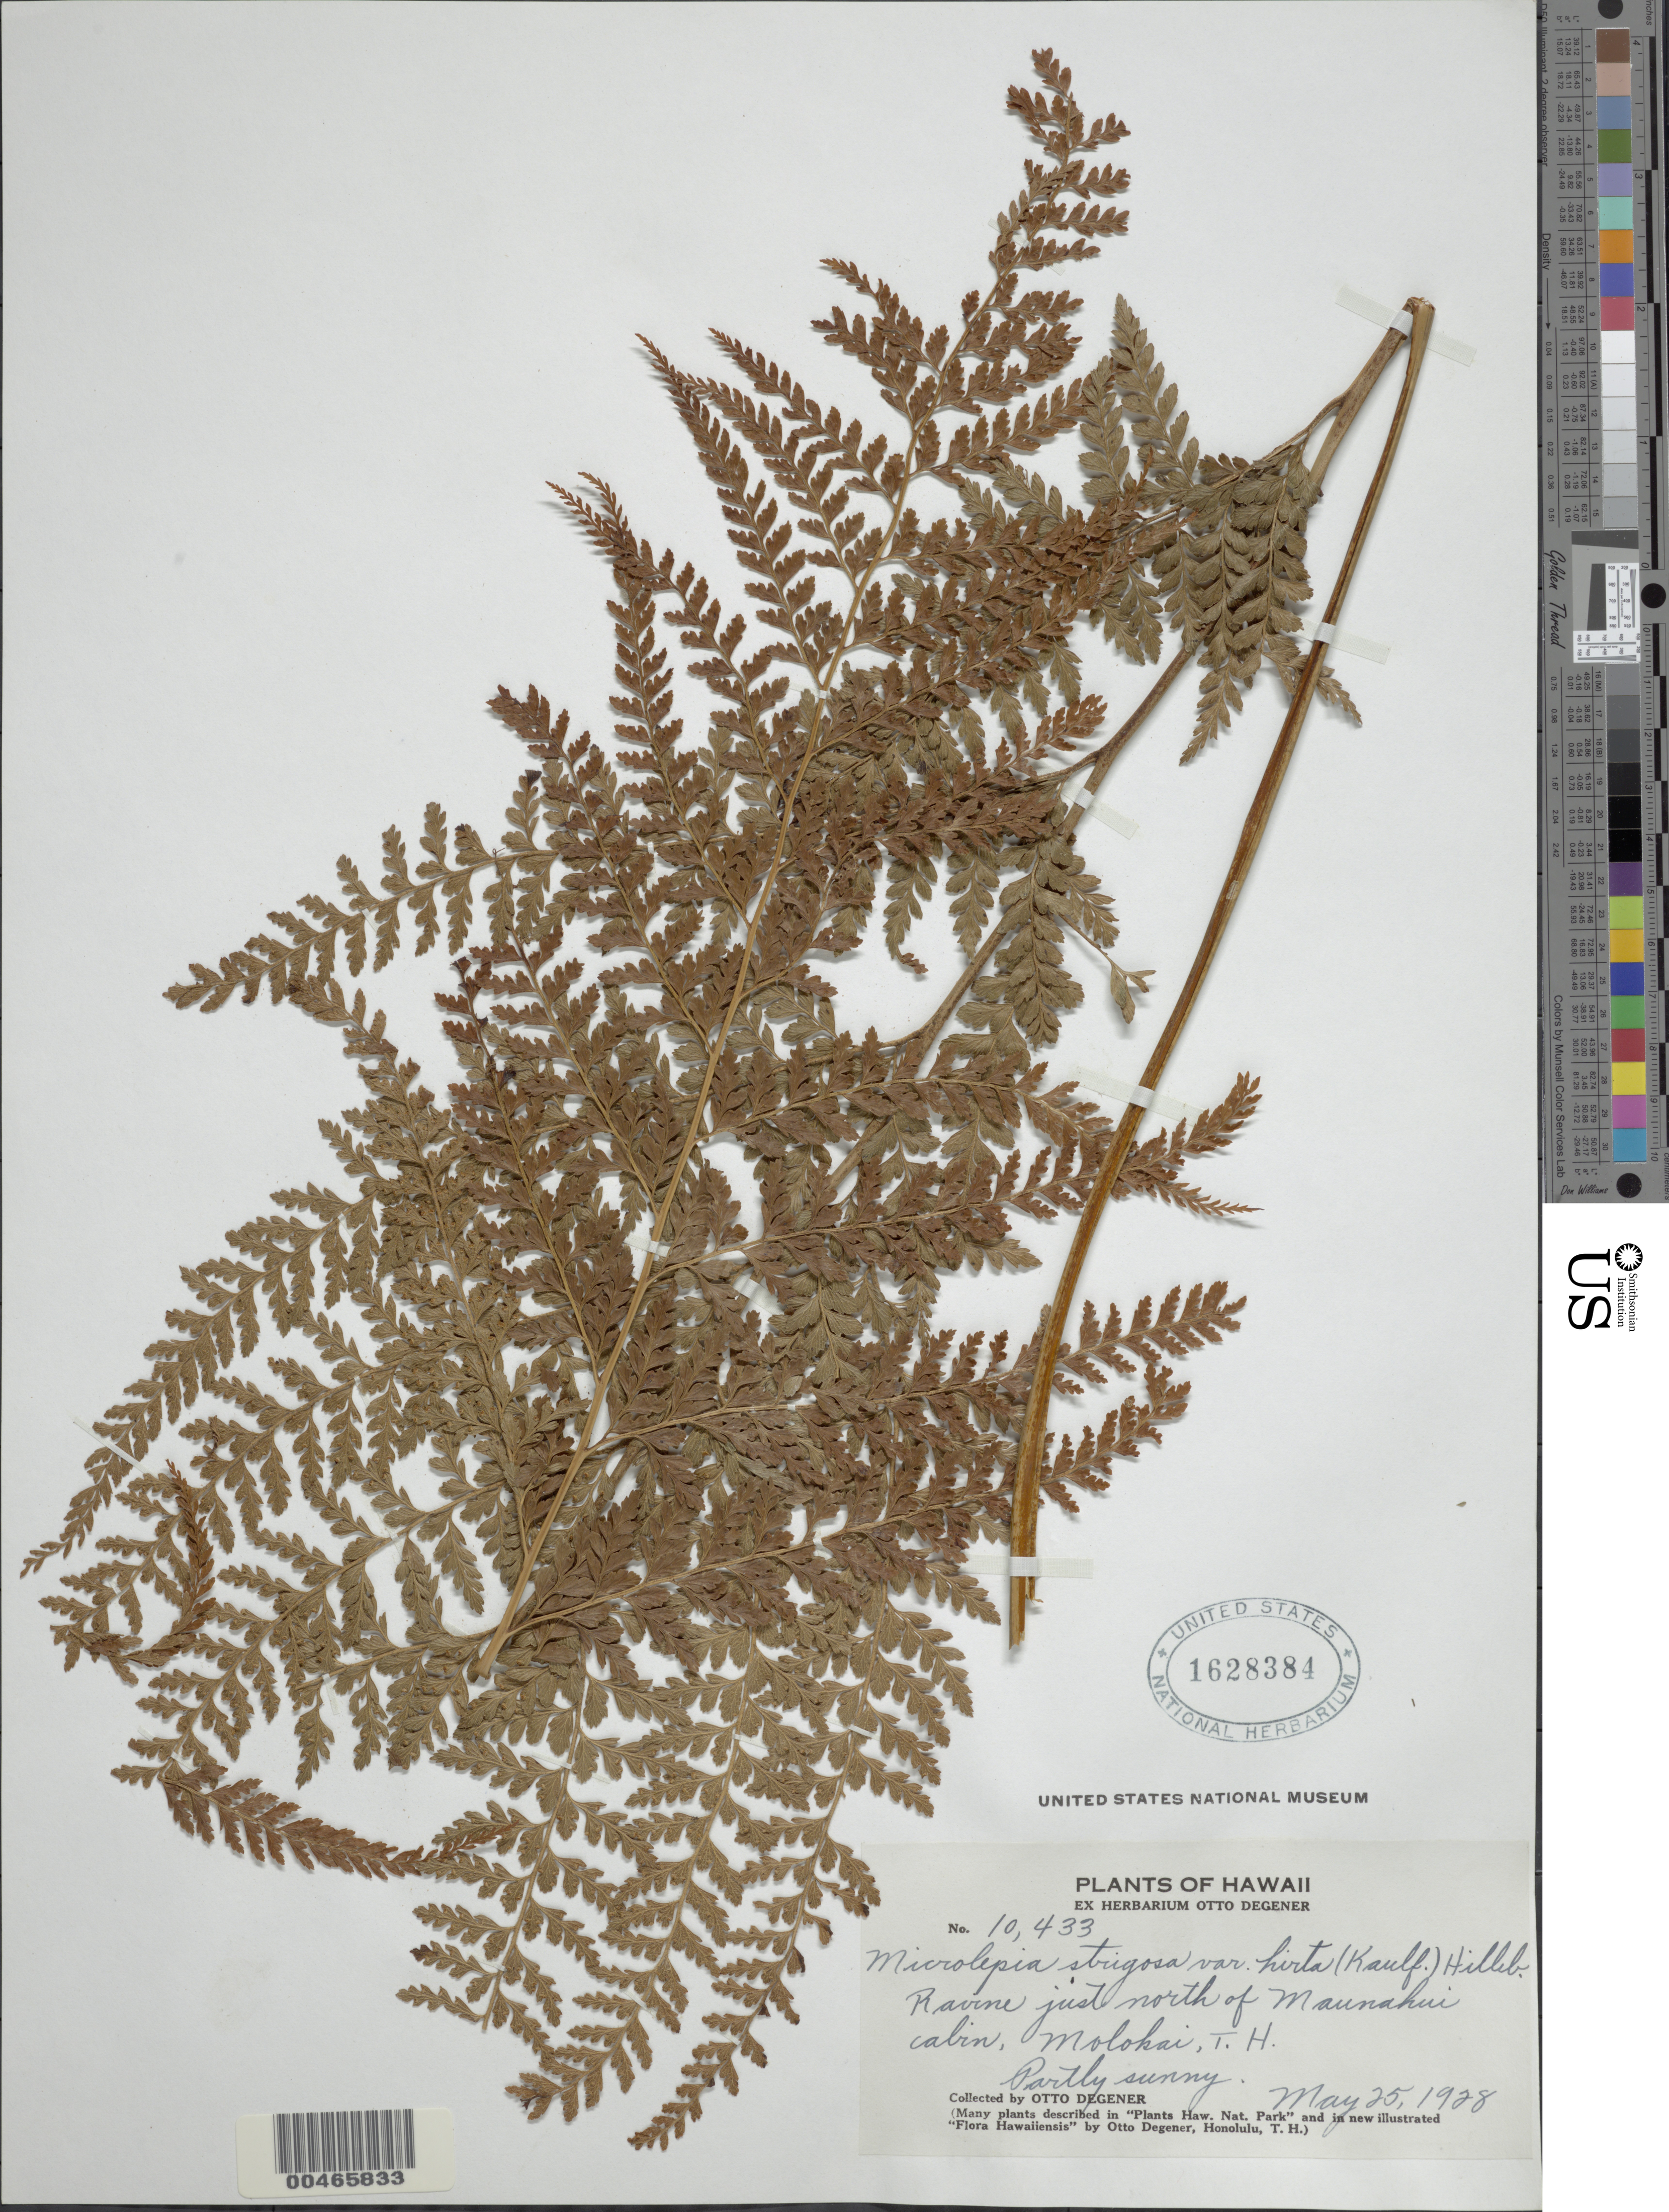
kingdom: Plantae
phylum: Tracheophyta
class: Polypodiopsida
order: Polypodiales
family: Dennstaedtiaceae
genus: Microlepia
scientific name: Microlepia speluncae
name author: (L.) T. Moore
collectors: O. Degener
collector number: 10433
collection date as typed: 25 May 1928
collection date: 1928-05-25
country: United States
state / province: Hawaii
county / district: Maui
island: Moloka'i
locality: Ravine just N of Maunahui cabin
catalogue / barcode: US 1628384